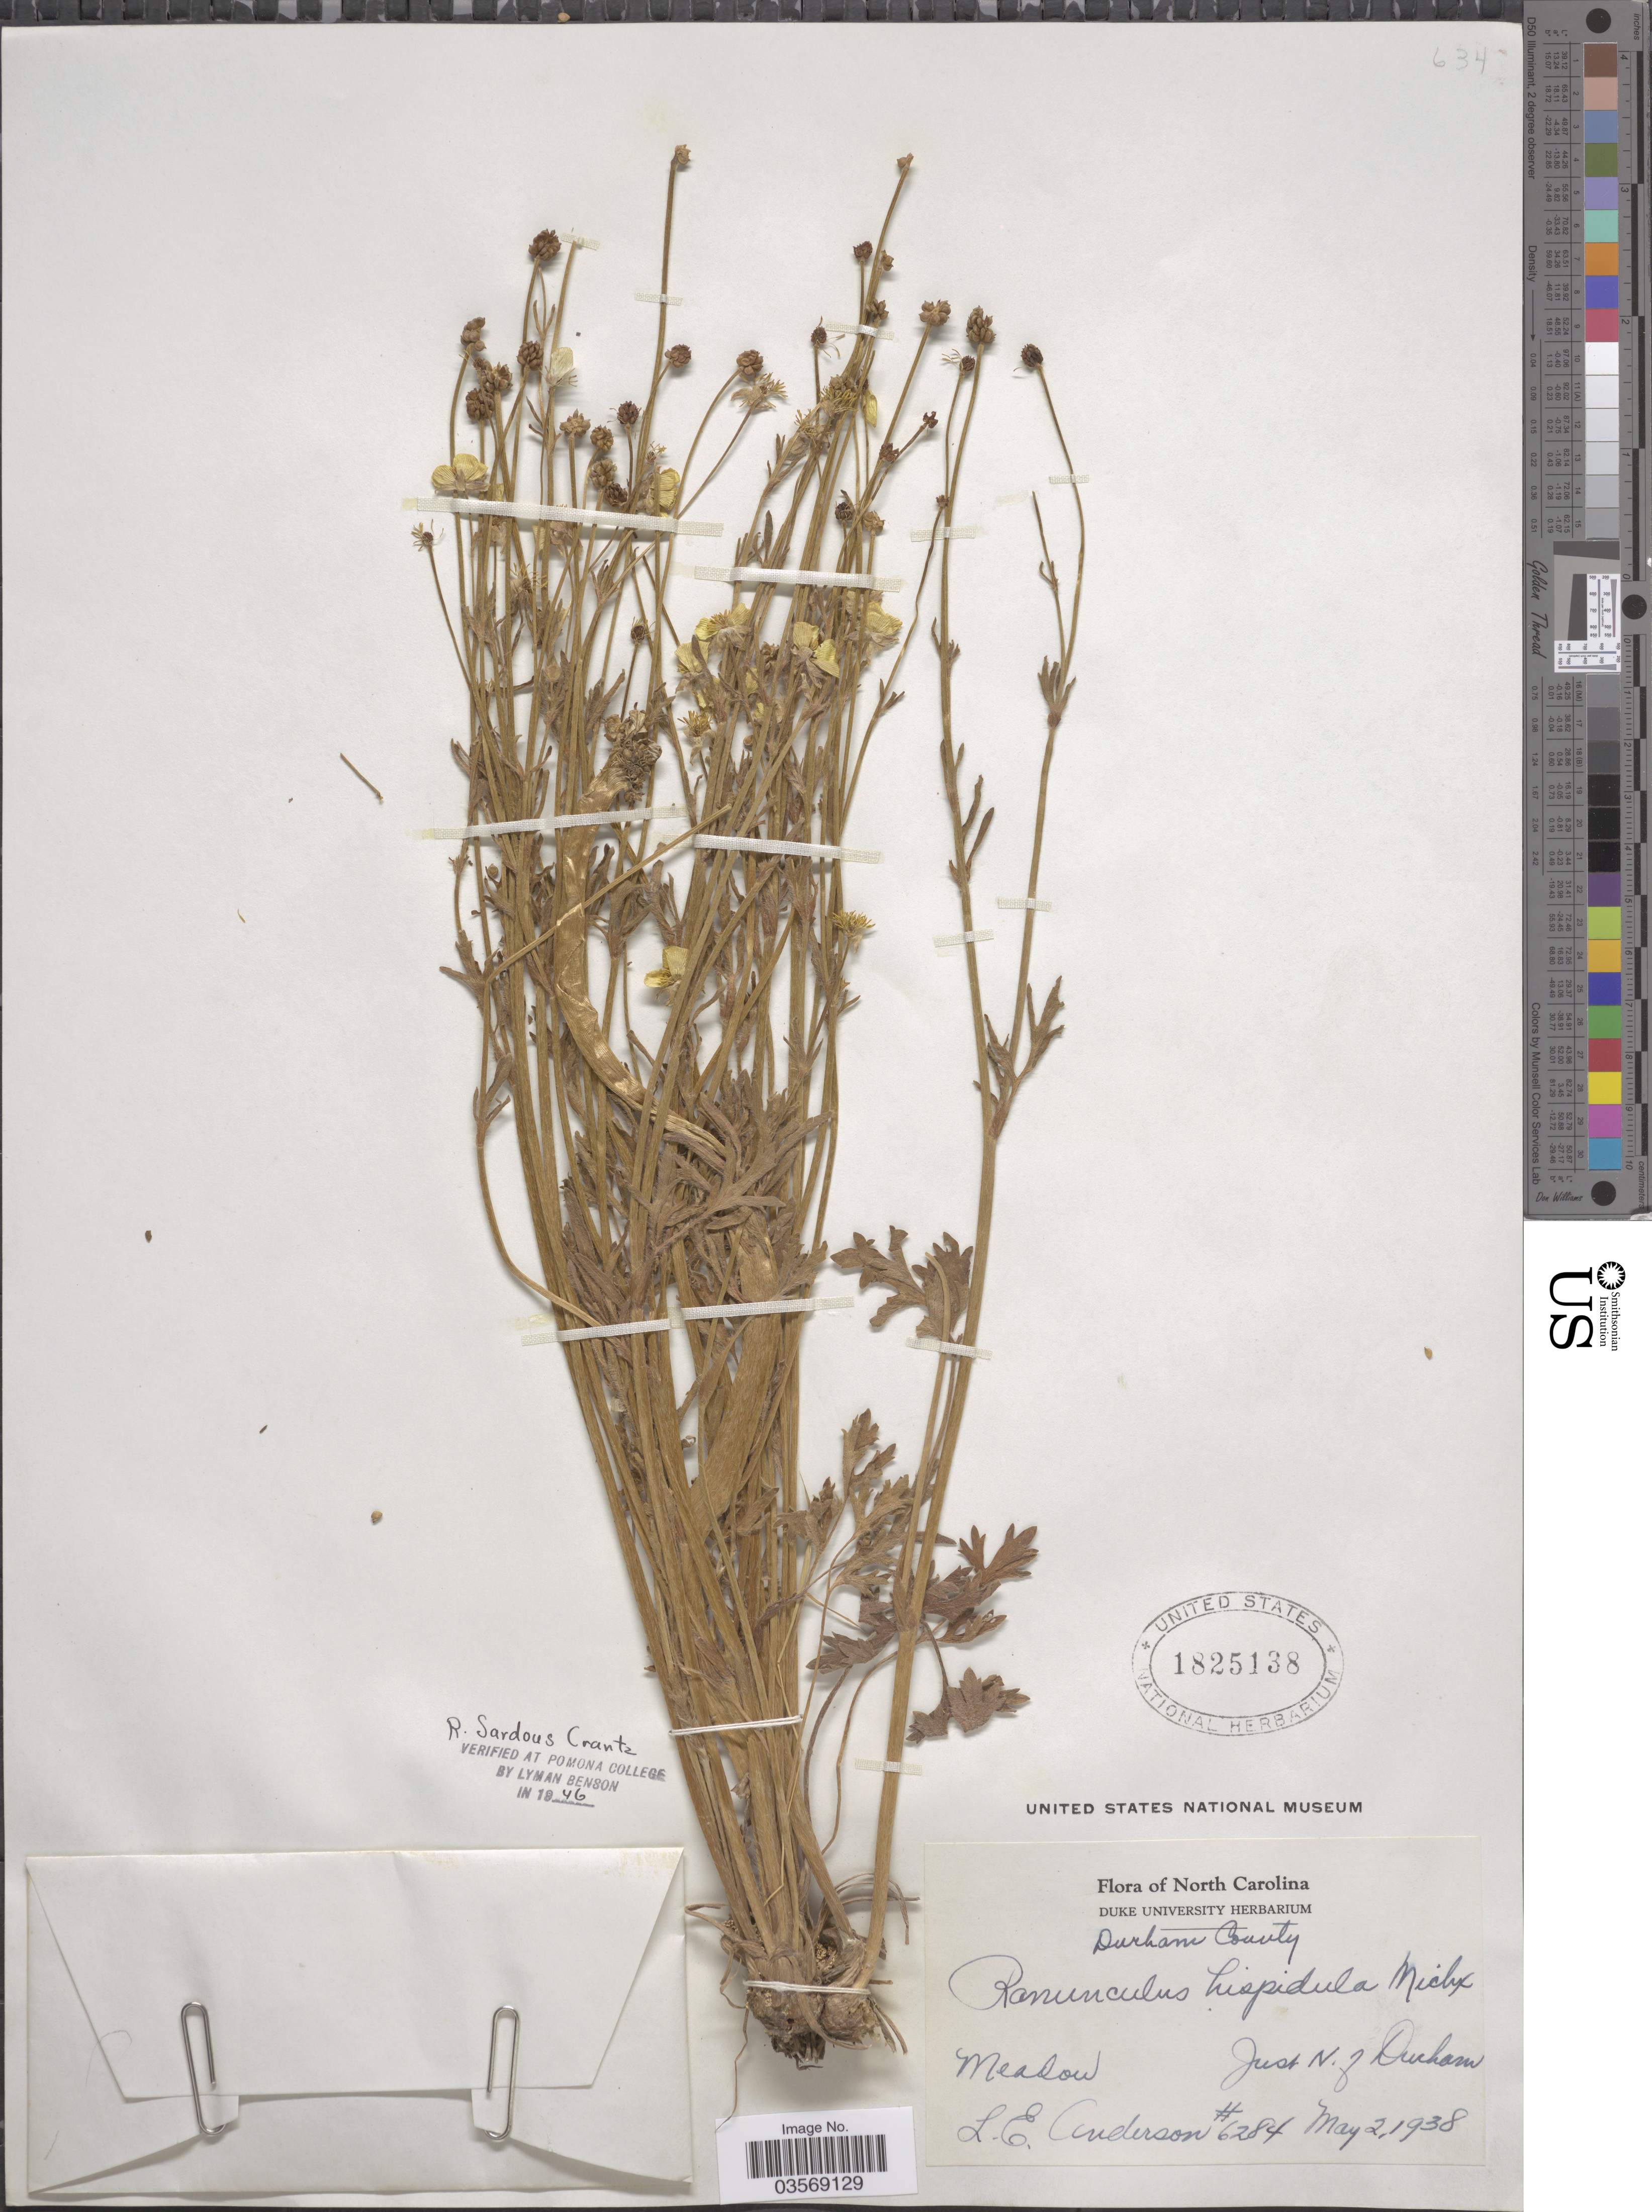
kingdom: Plantae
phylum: Tracheophyta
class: Magnoliopsida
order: Ranunculales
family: Ranunculaceae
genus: Ranunculus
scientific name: Ranunculus sardous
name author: Crantz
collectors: L. E. Anderson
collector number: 6284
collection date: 1938-05-02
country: United States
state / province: North Carolina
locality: Meadow. Just N. of Durham.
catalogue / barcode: US 1825138